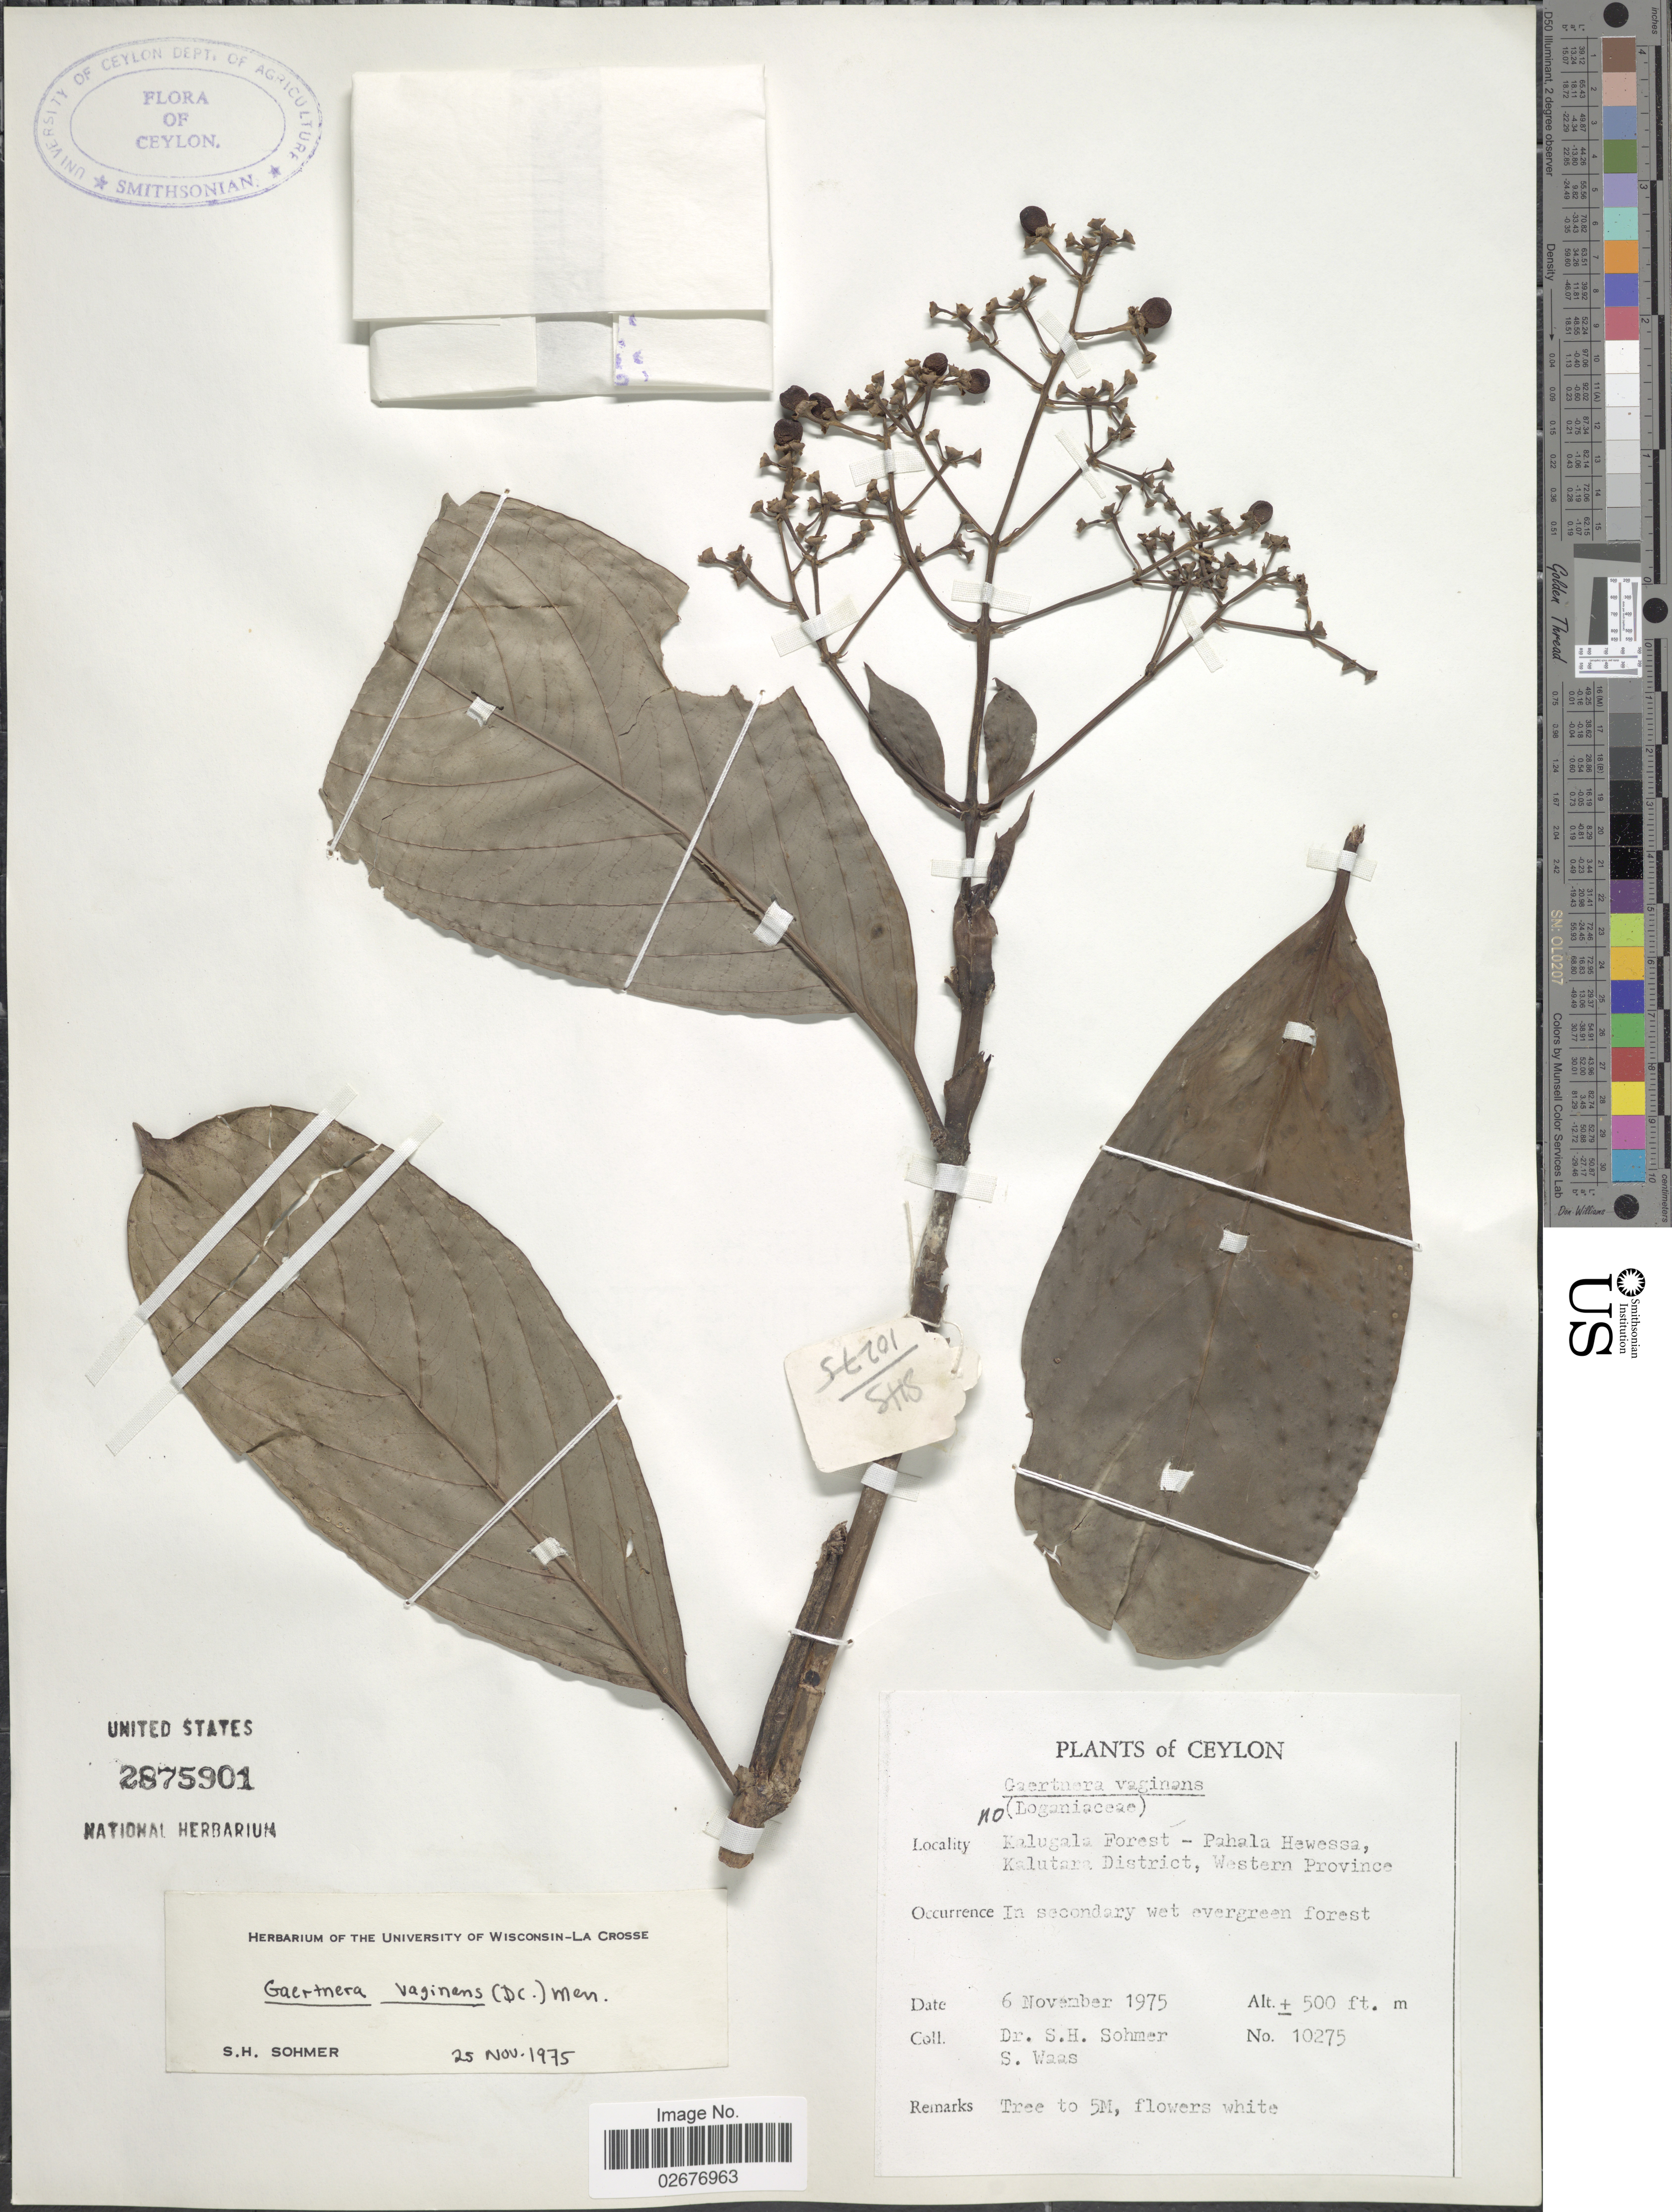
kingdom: Plantae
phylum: Tracheophyta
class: Magnoliopsida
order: Gentianales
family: Rubiaceae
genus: Gaertnera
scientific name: Gaertnera vaginans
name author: (DC.) Merr.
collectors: S. H. Sohmer & S. Waas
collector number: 10275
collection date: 1975-11-06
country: Sri Lanka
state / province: Western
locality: Ceylon, Kalugala Forest, Pahala Hewassa, Kalutara District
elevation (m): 152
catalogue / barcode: US 2875901